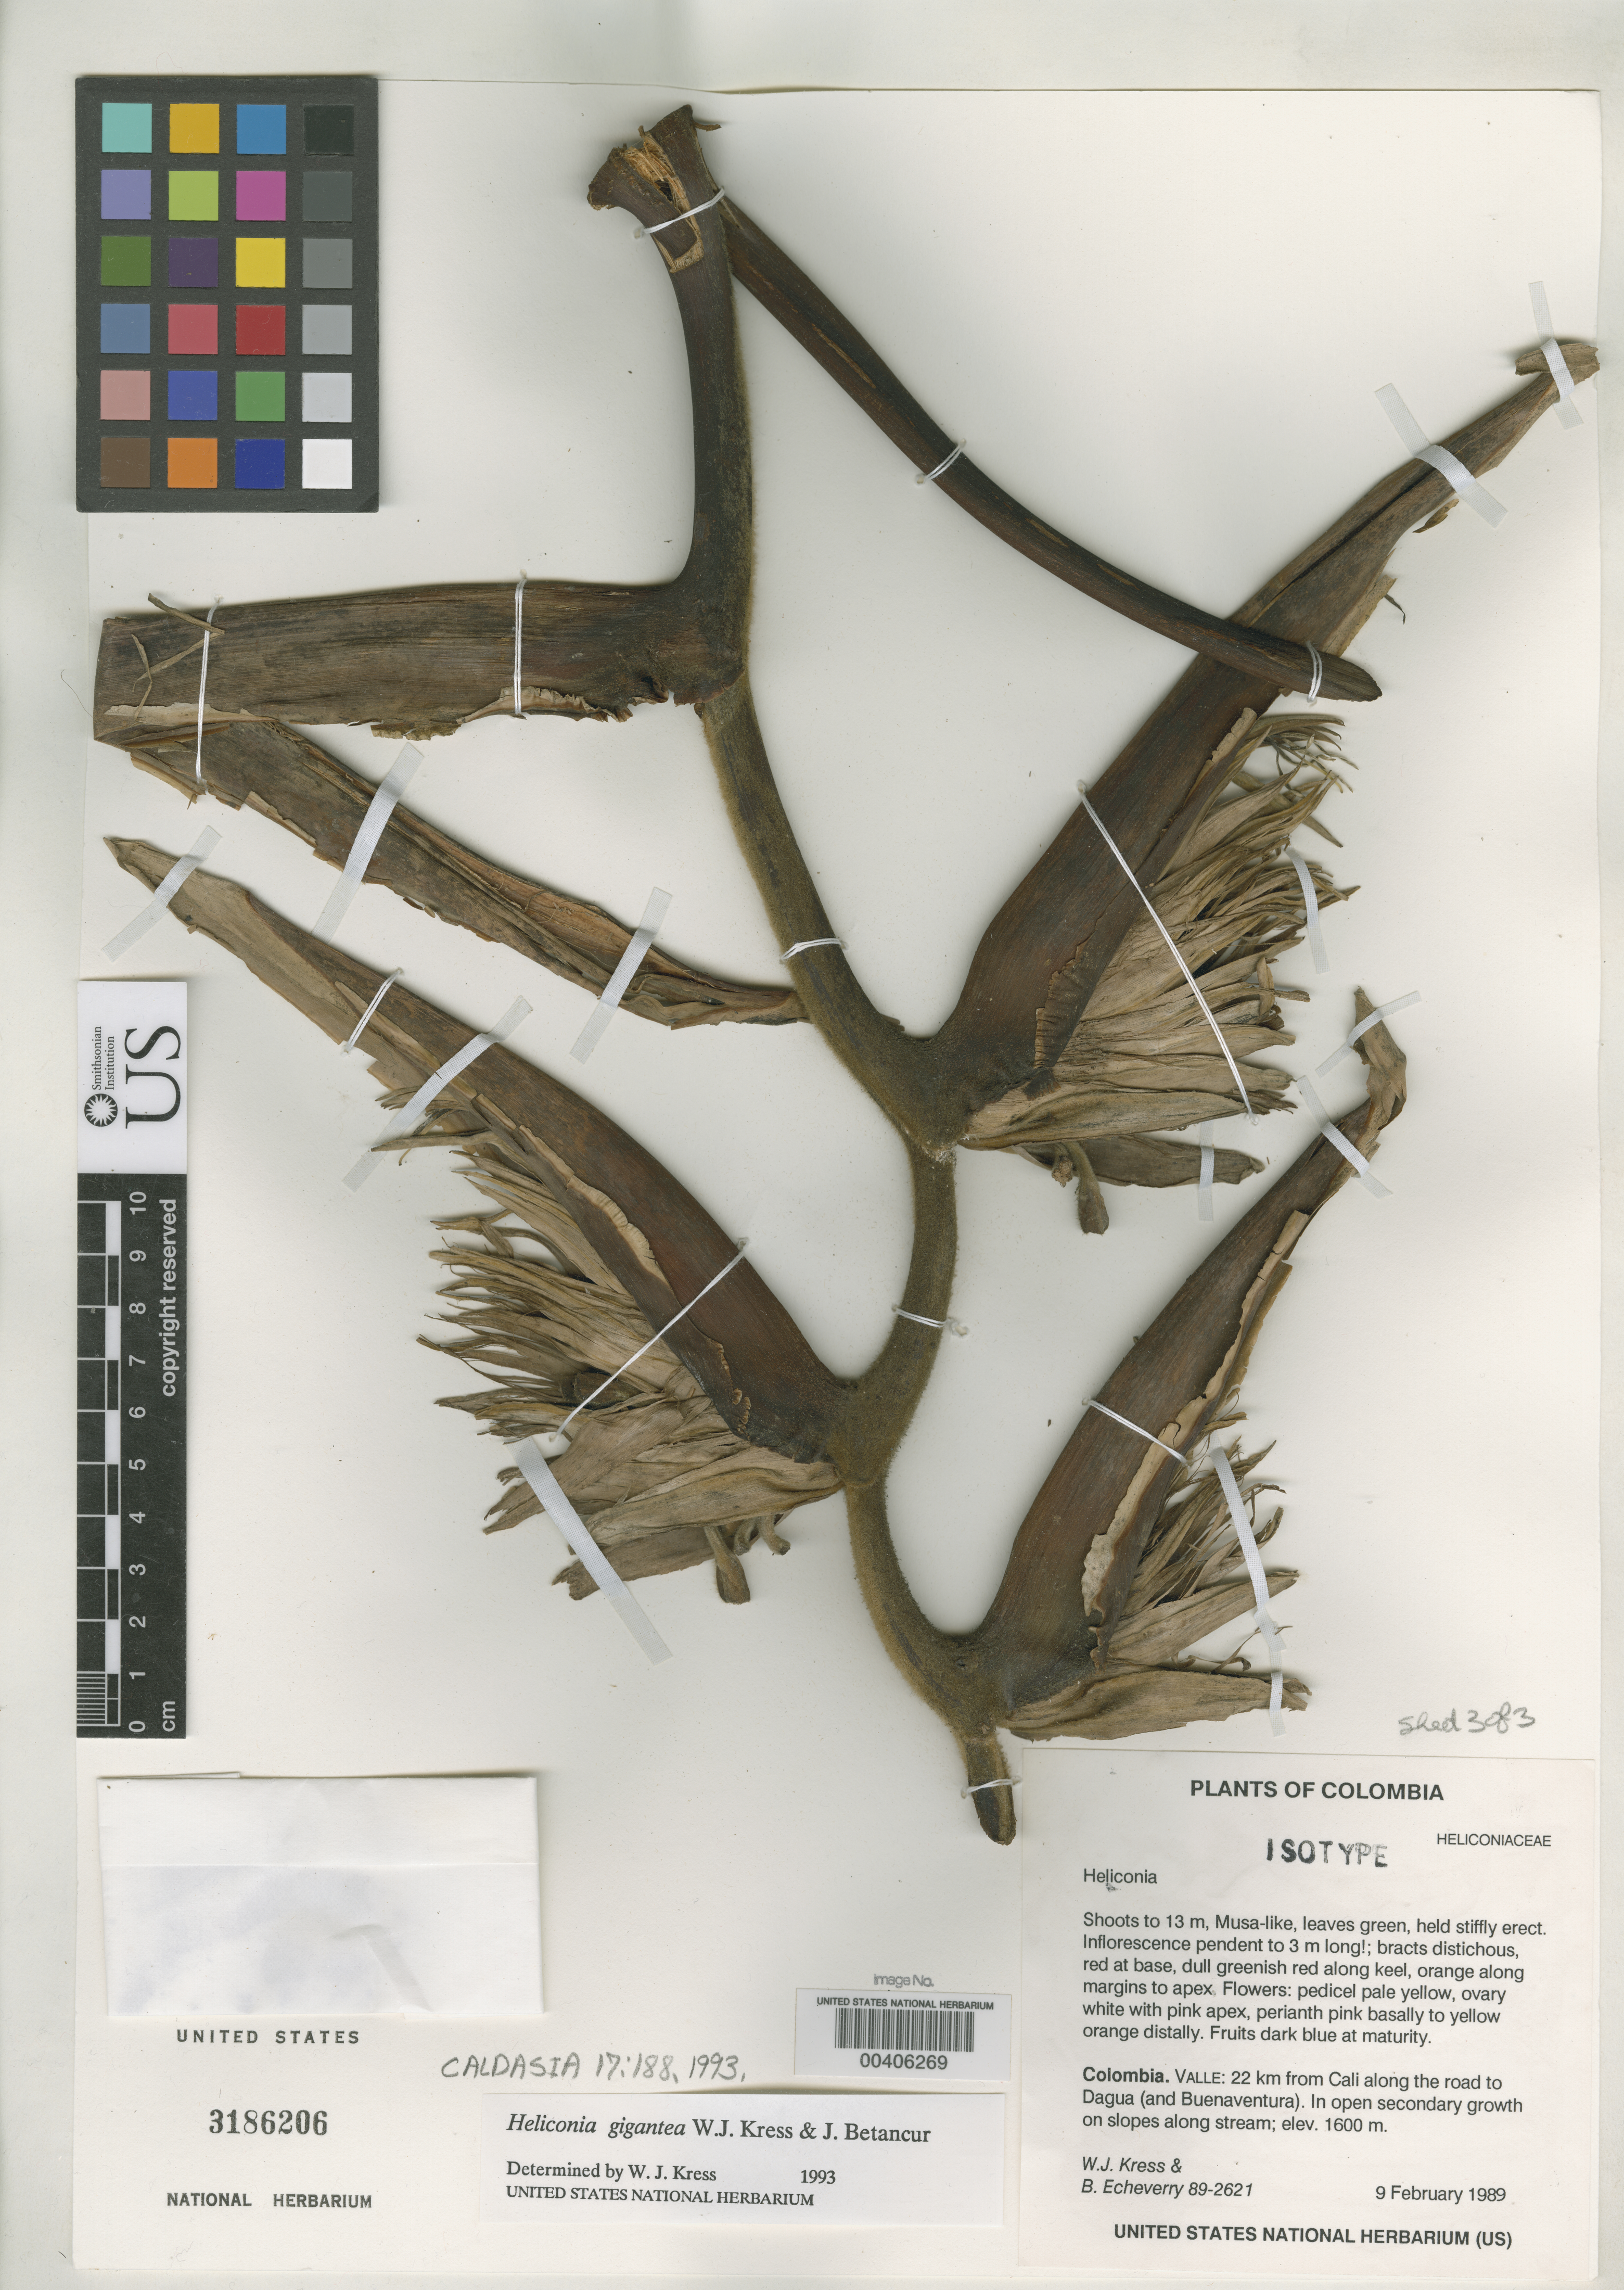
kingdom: Plantae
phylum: Tracheophyta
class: Liliopsida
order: Zingiberales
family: Heliconiaceae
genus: Heliconia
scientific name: Heliconia gigantea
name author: W.J. Kress & Betancur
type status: Isotype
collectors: W. J. Kress & B. Echeverry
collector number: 89-2621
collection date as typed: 09 Feb 1989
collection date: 1989-02-09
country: Colombia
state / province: Valle del Cauca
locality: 22 km from Calialong road to Dagua (& Buena Ventura).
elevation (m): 1600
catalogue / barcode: US 3186206